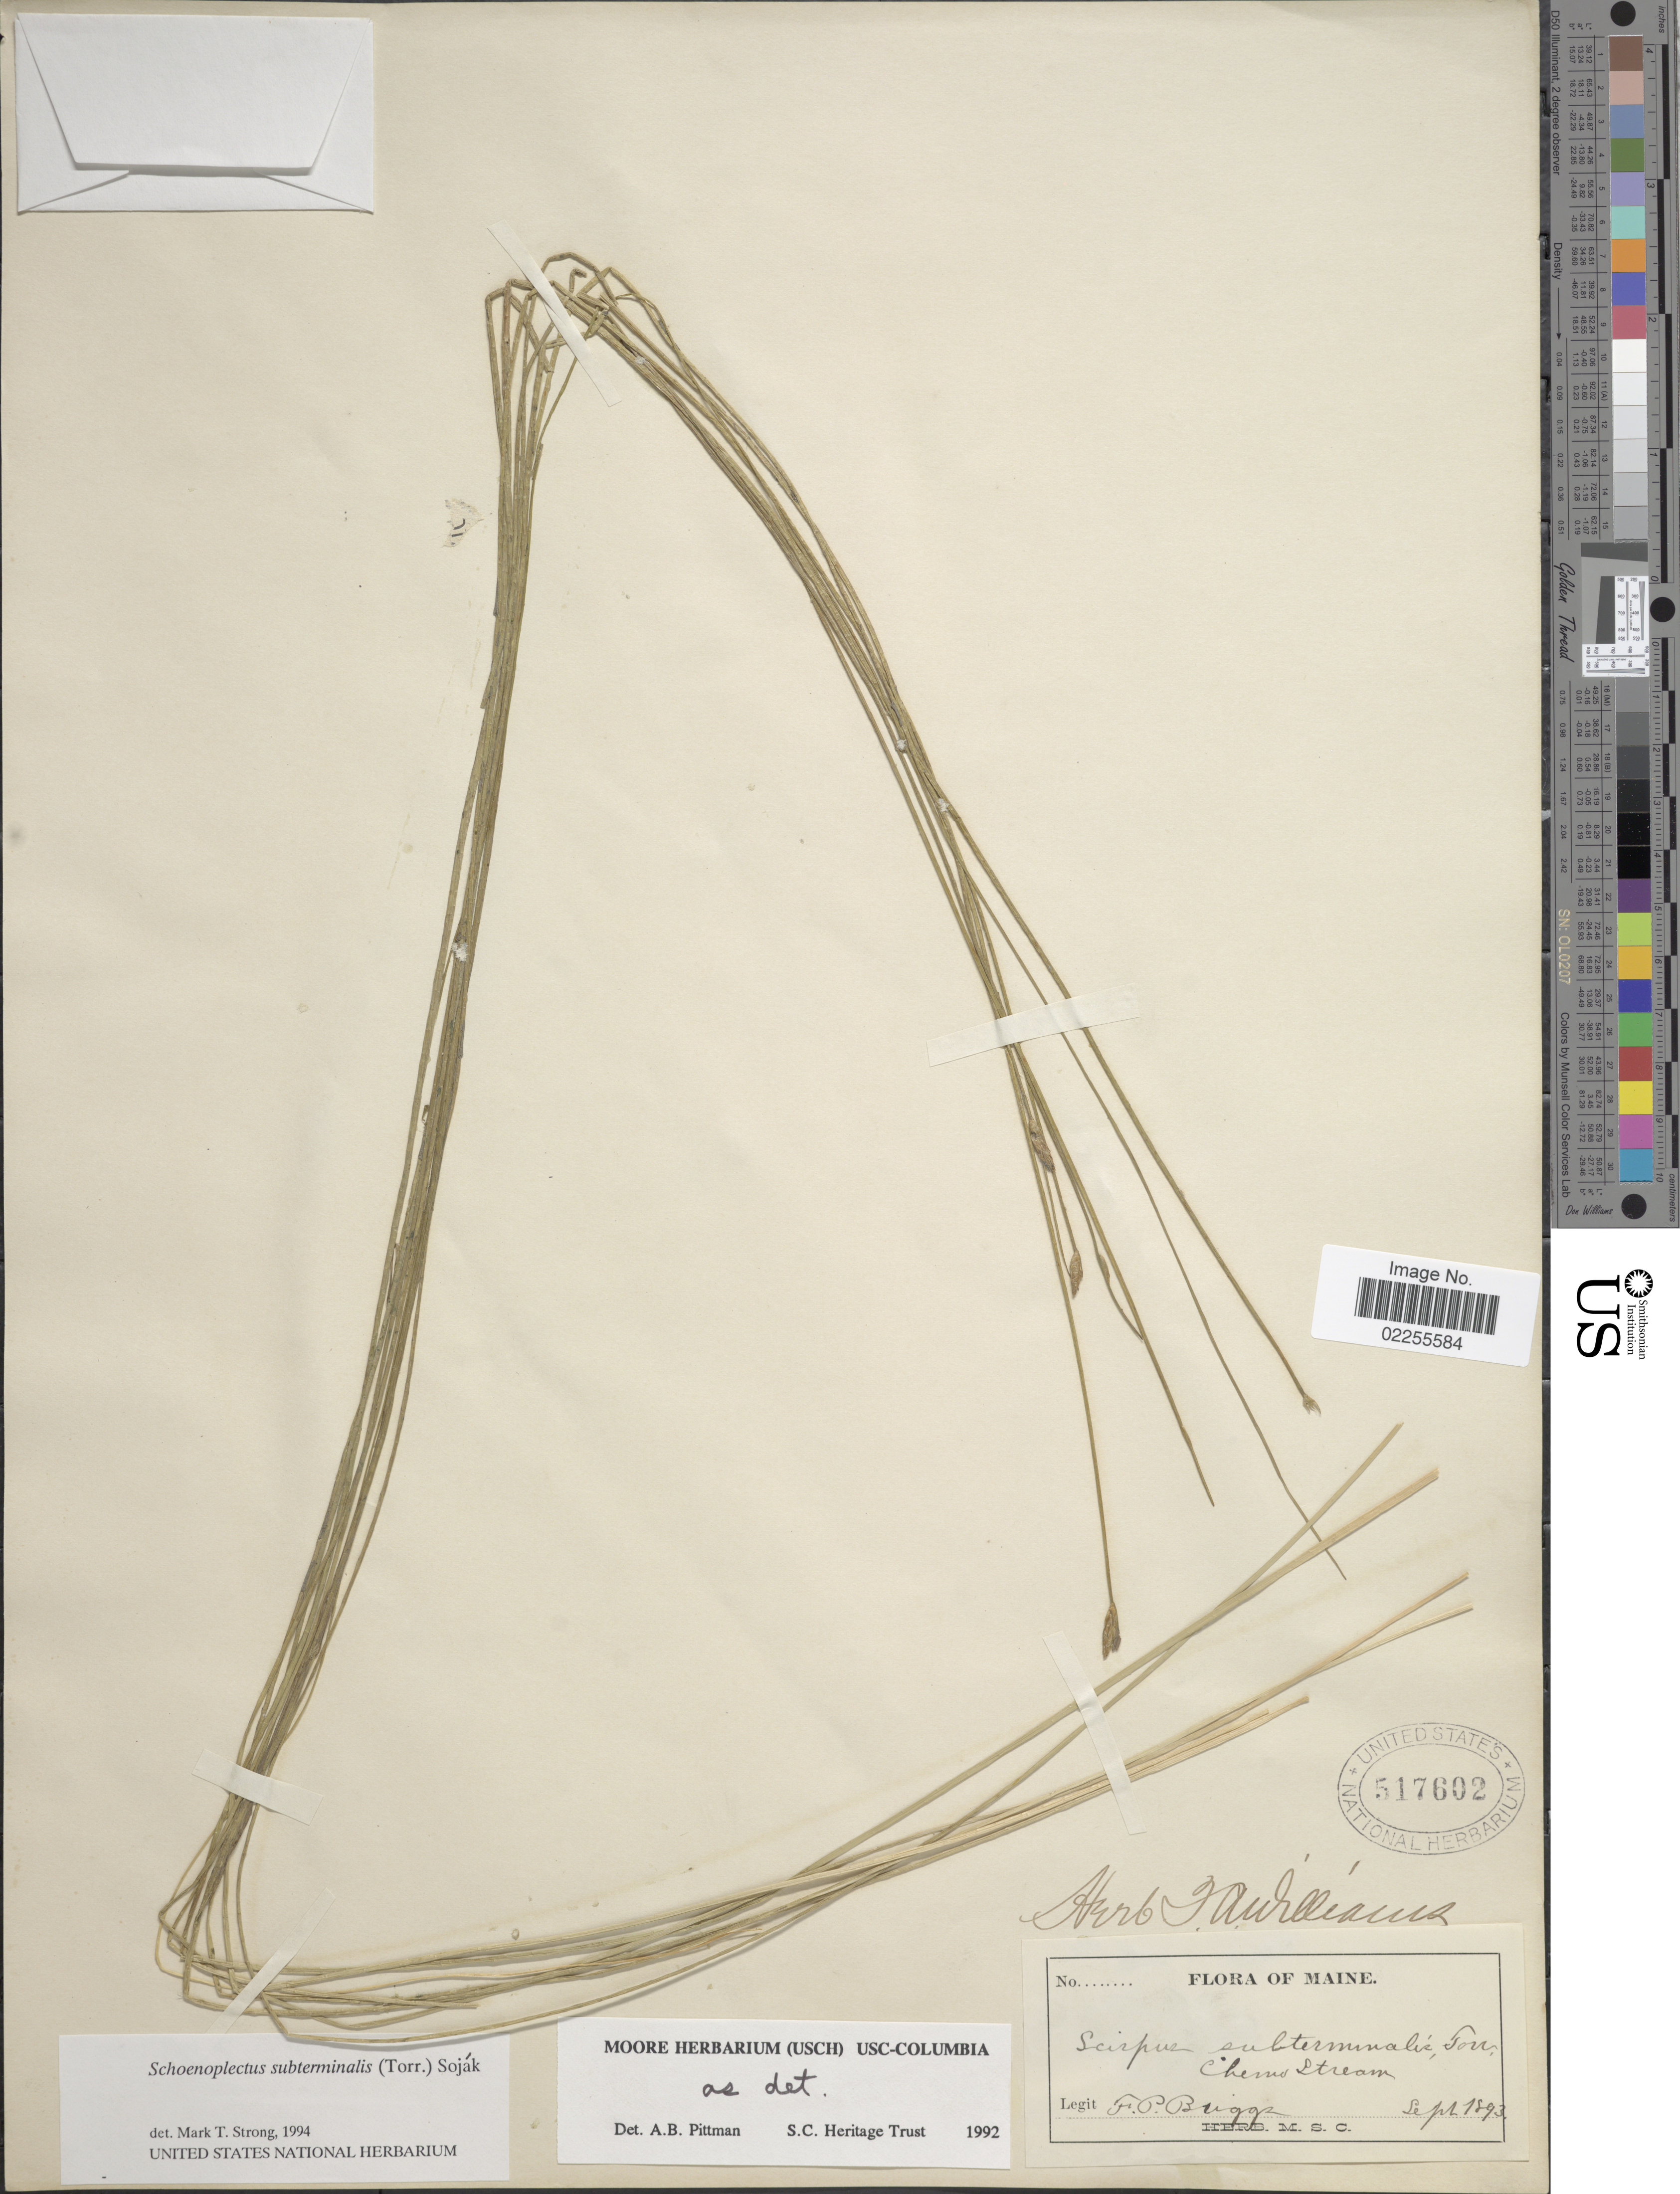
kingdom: Plantae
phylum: Tracheophyta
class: Liliopsida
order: Poales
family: Cyperaceae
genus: Schoenoplectus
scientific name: Schoenoplectus subterminalis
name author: (Torr.) Soják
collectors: F. Briggs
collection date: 1893-09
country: United States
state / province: Maine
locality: Chemo Stream.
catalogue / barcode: US 517602